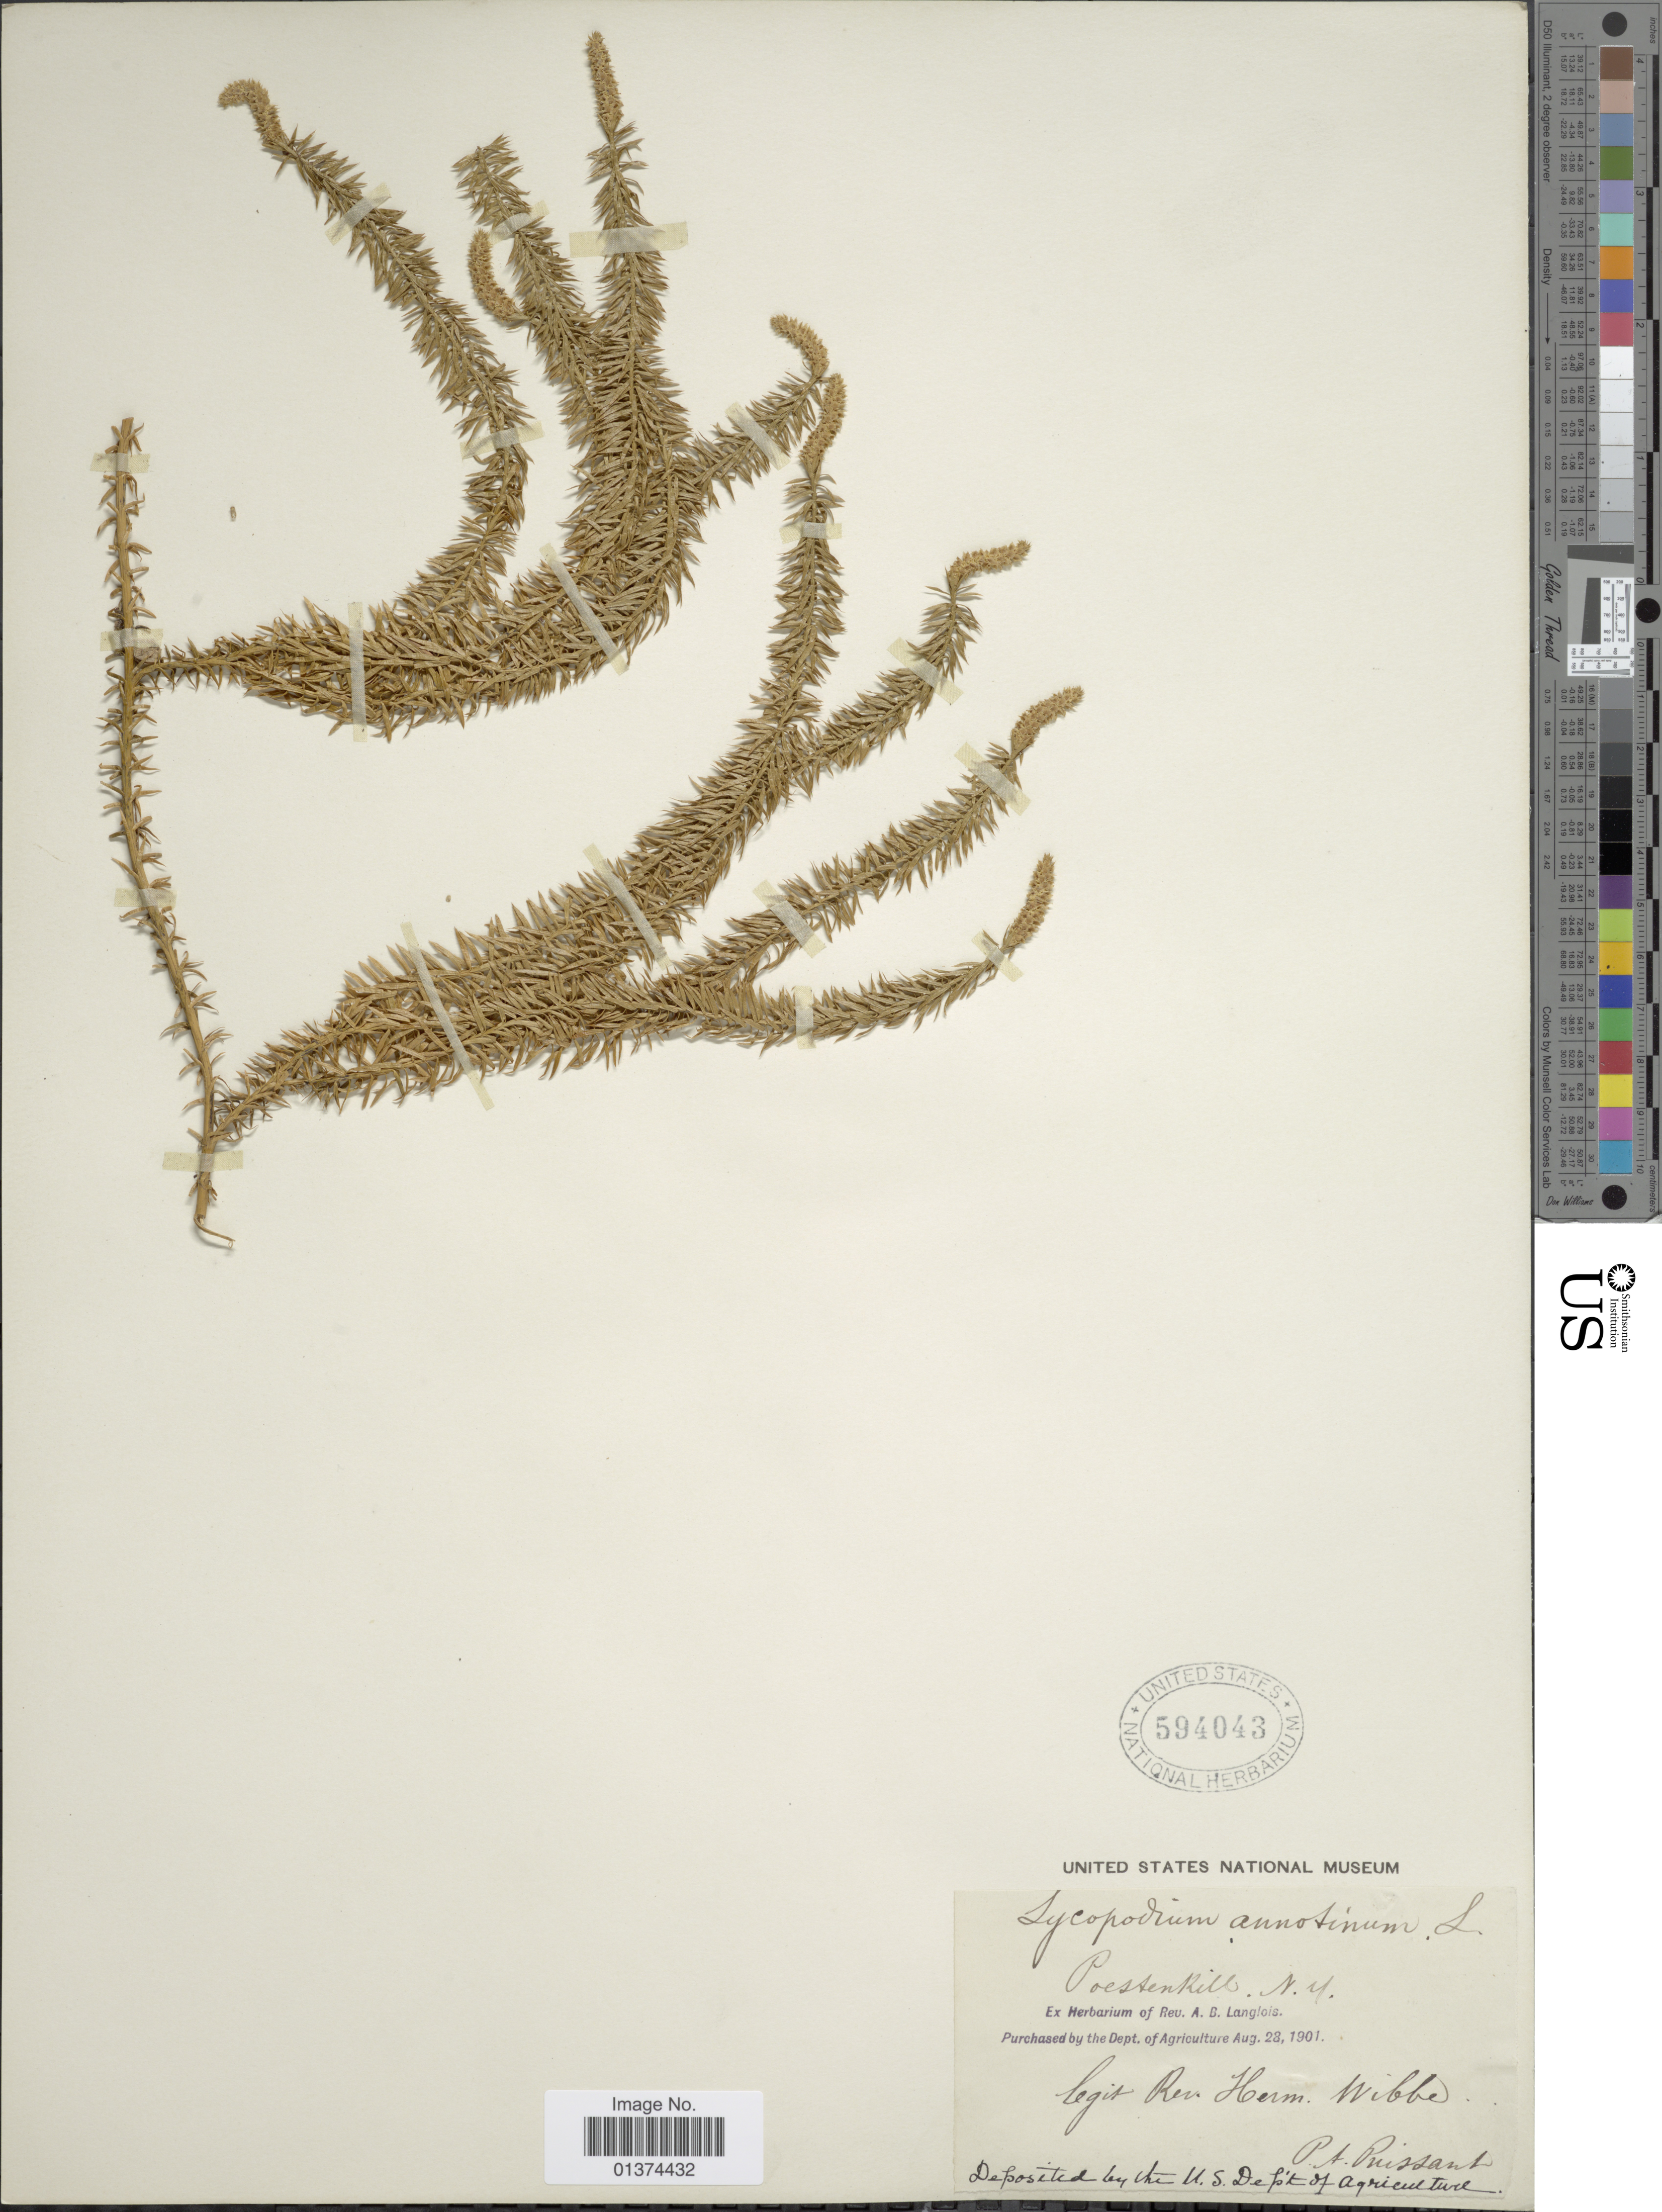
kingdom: Plantae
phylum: Tracheophyta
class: Lycopodiopsida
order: Lycopodiales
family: Lycopodiaceae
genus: Spinulum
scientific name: Spinulum annotinum subsp. annotinum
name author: (L.) A. Haines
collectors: J. Wibbe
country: United States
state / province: New York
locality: Poestenkill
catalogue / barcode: US 594043